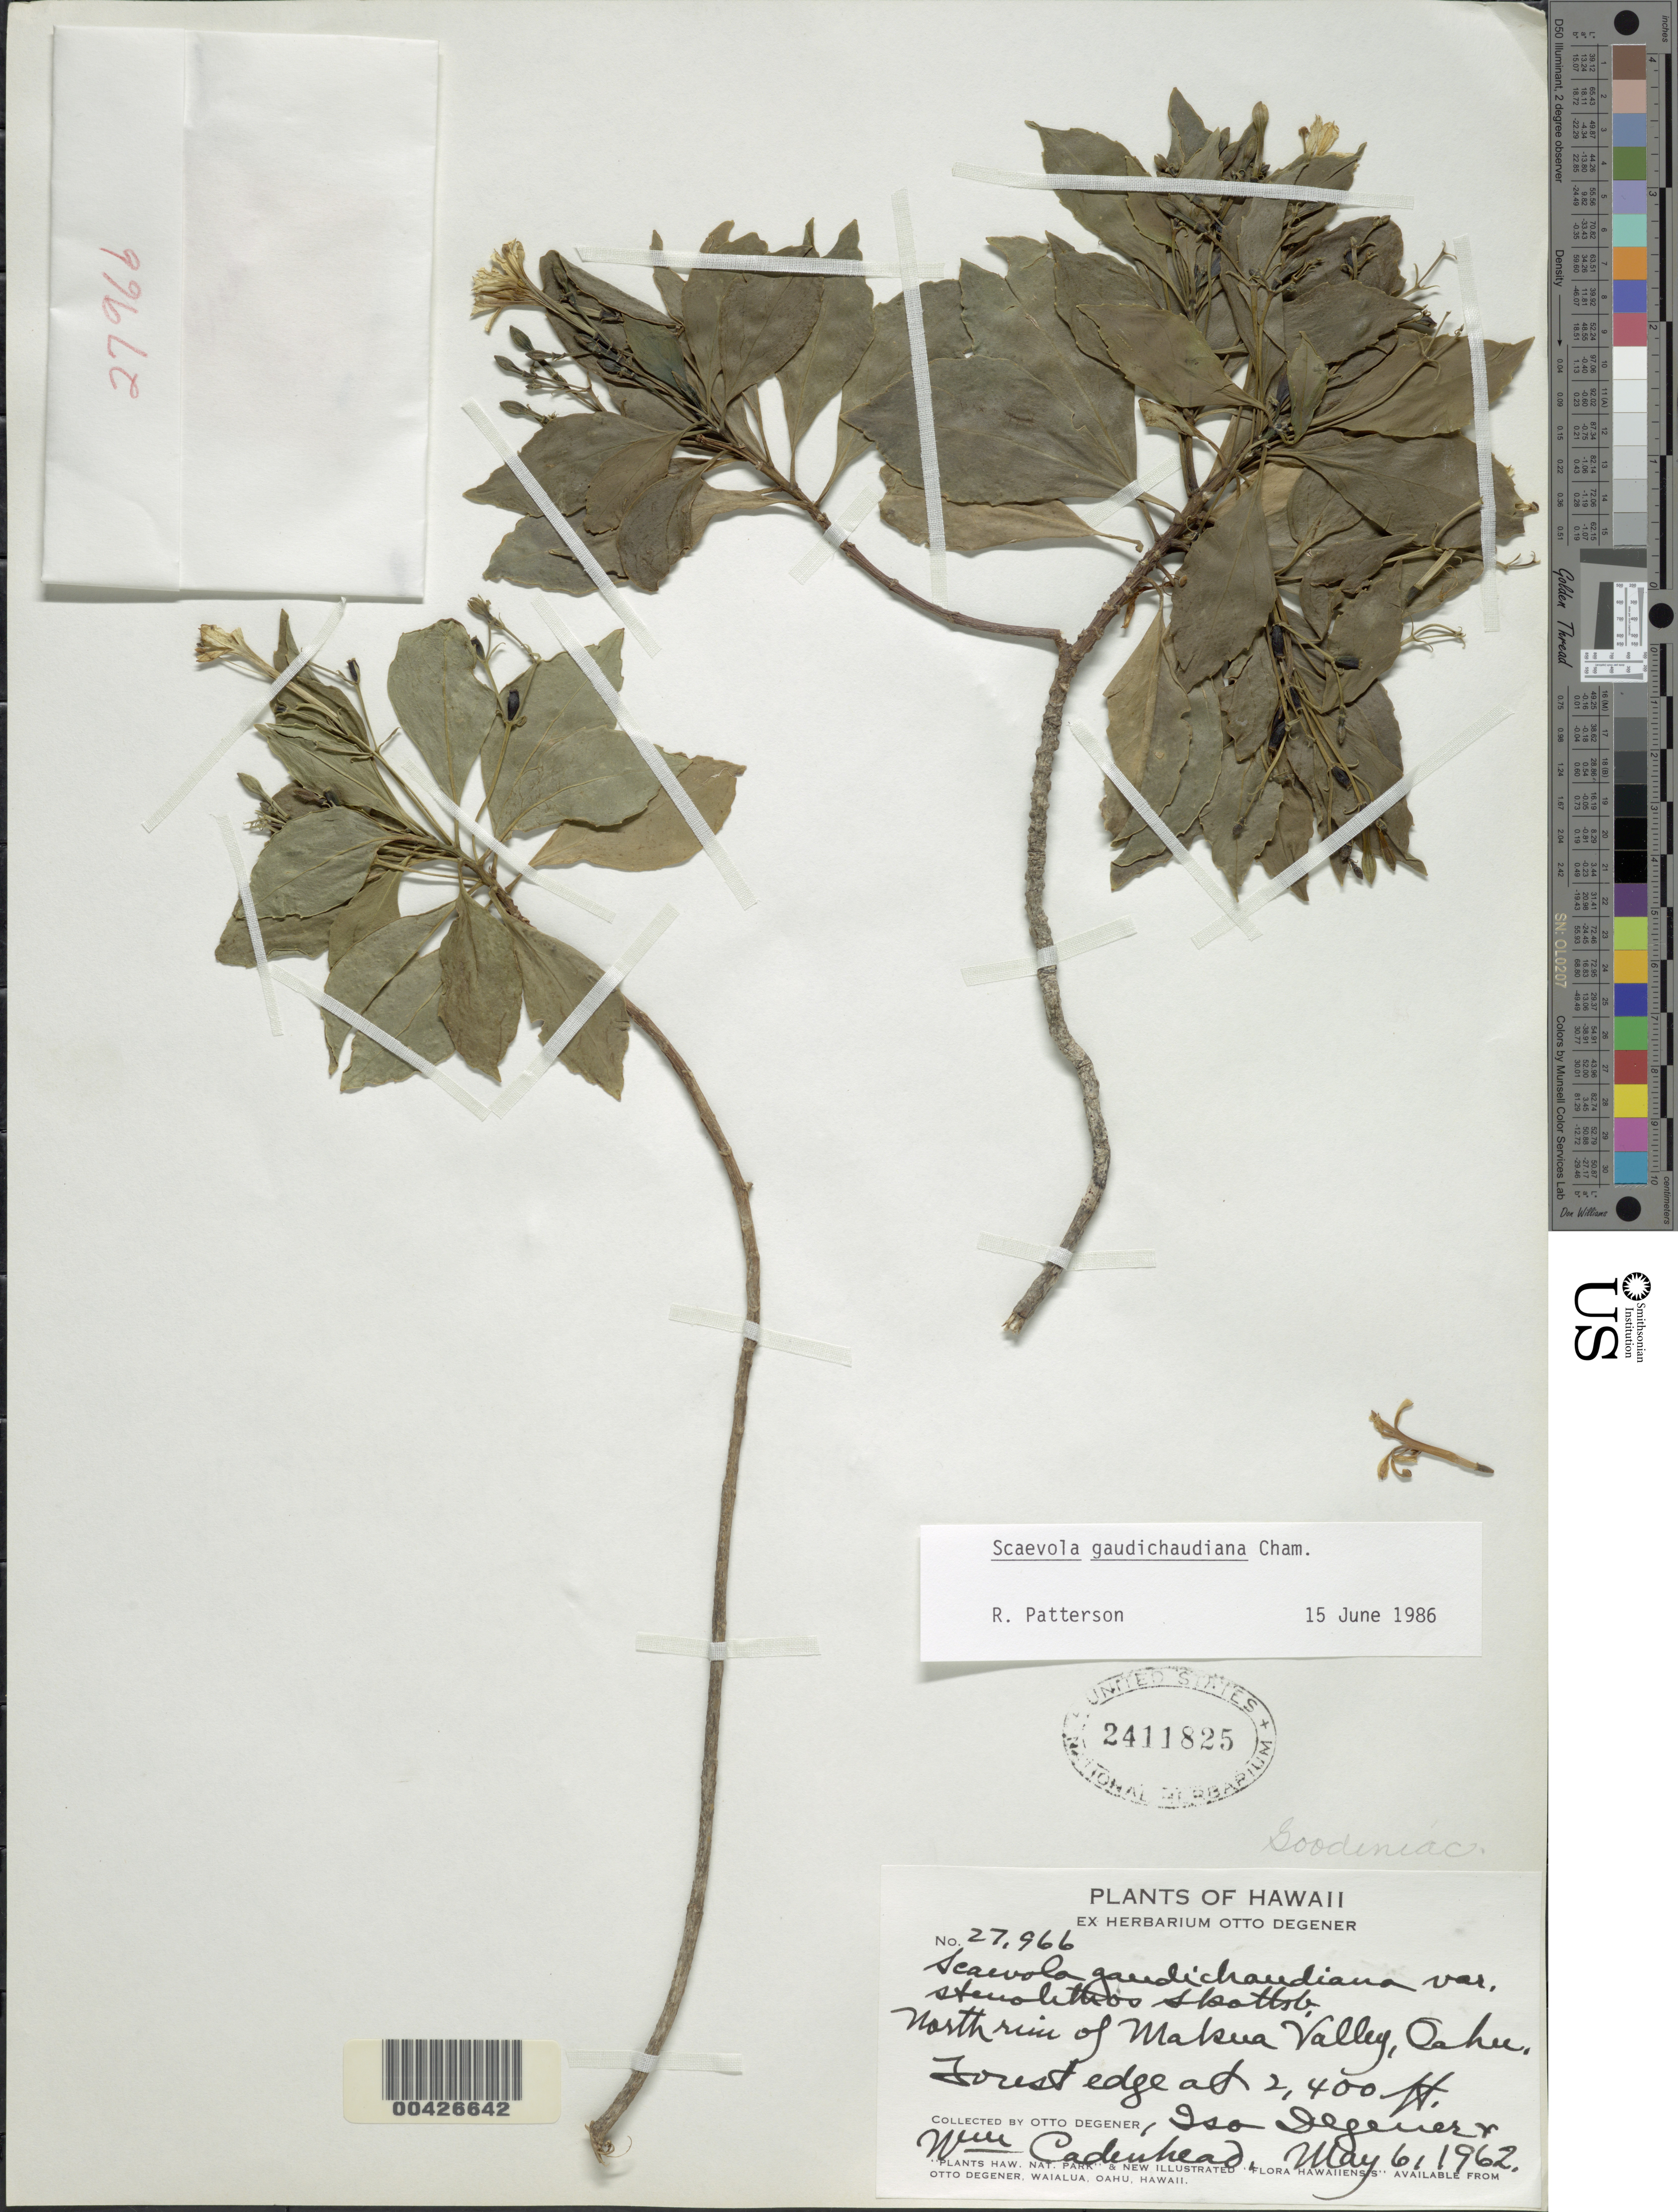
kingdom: Plantae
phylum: Tracheophyta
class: Magnoliopsida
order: Asterales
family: Goodeniaceae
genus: Scaevola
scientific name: Scaevola gaudichaudiana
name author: Cham.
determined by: Patterson, R.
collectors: O. Degener, I. Degener & W. Cadenhead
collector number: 27966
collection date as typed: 6 May 1962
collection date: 1962-05-06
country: United States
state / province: Hawaii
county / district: Honolulu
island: Oahu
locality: North rim of Makua Valley, Oahu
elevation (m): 732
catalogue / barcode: US 2411825